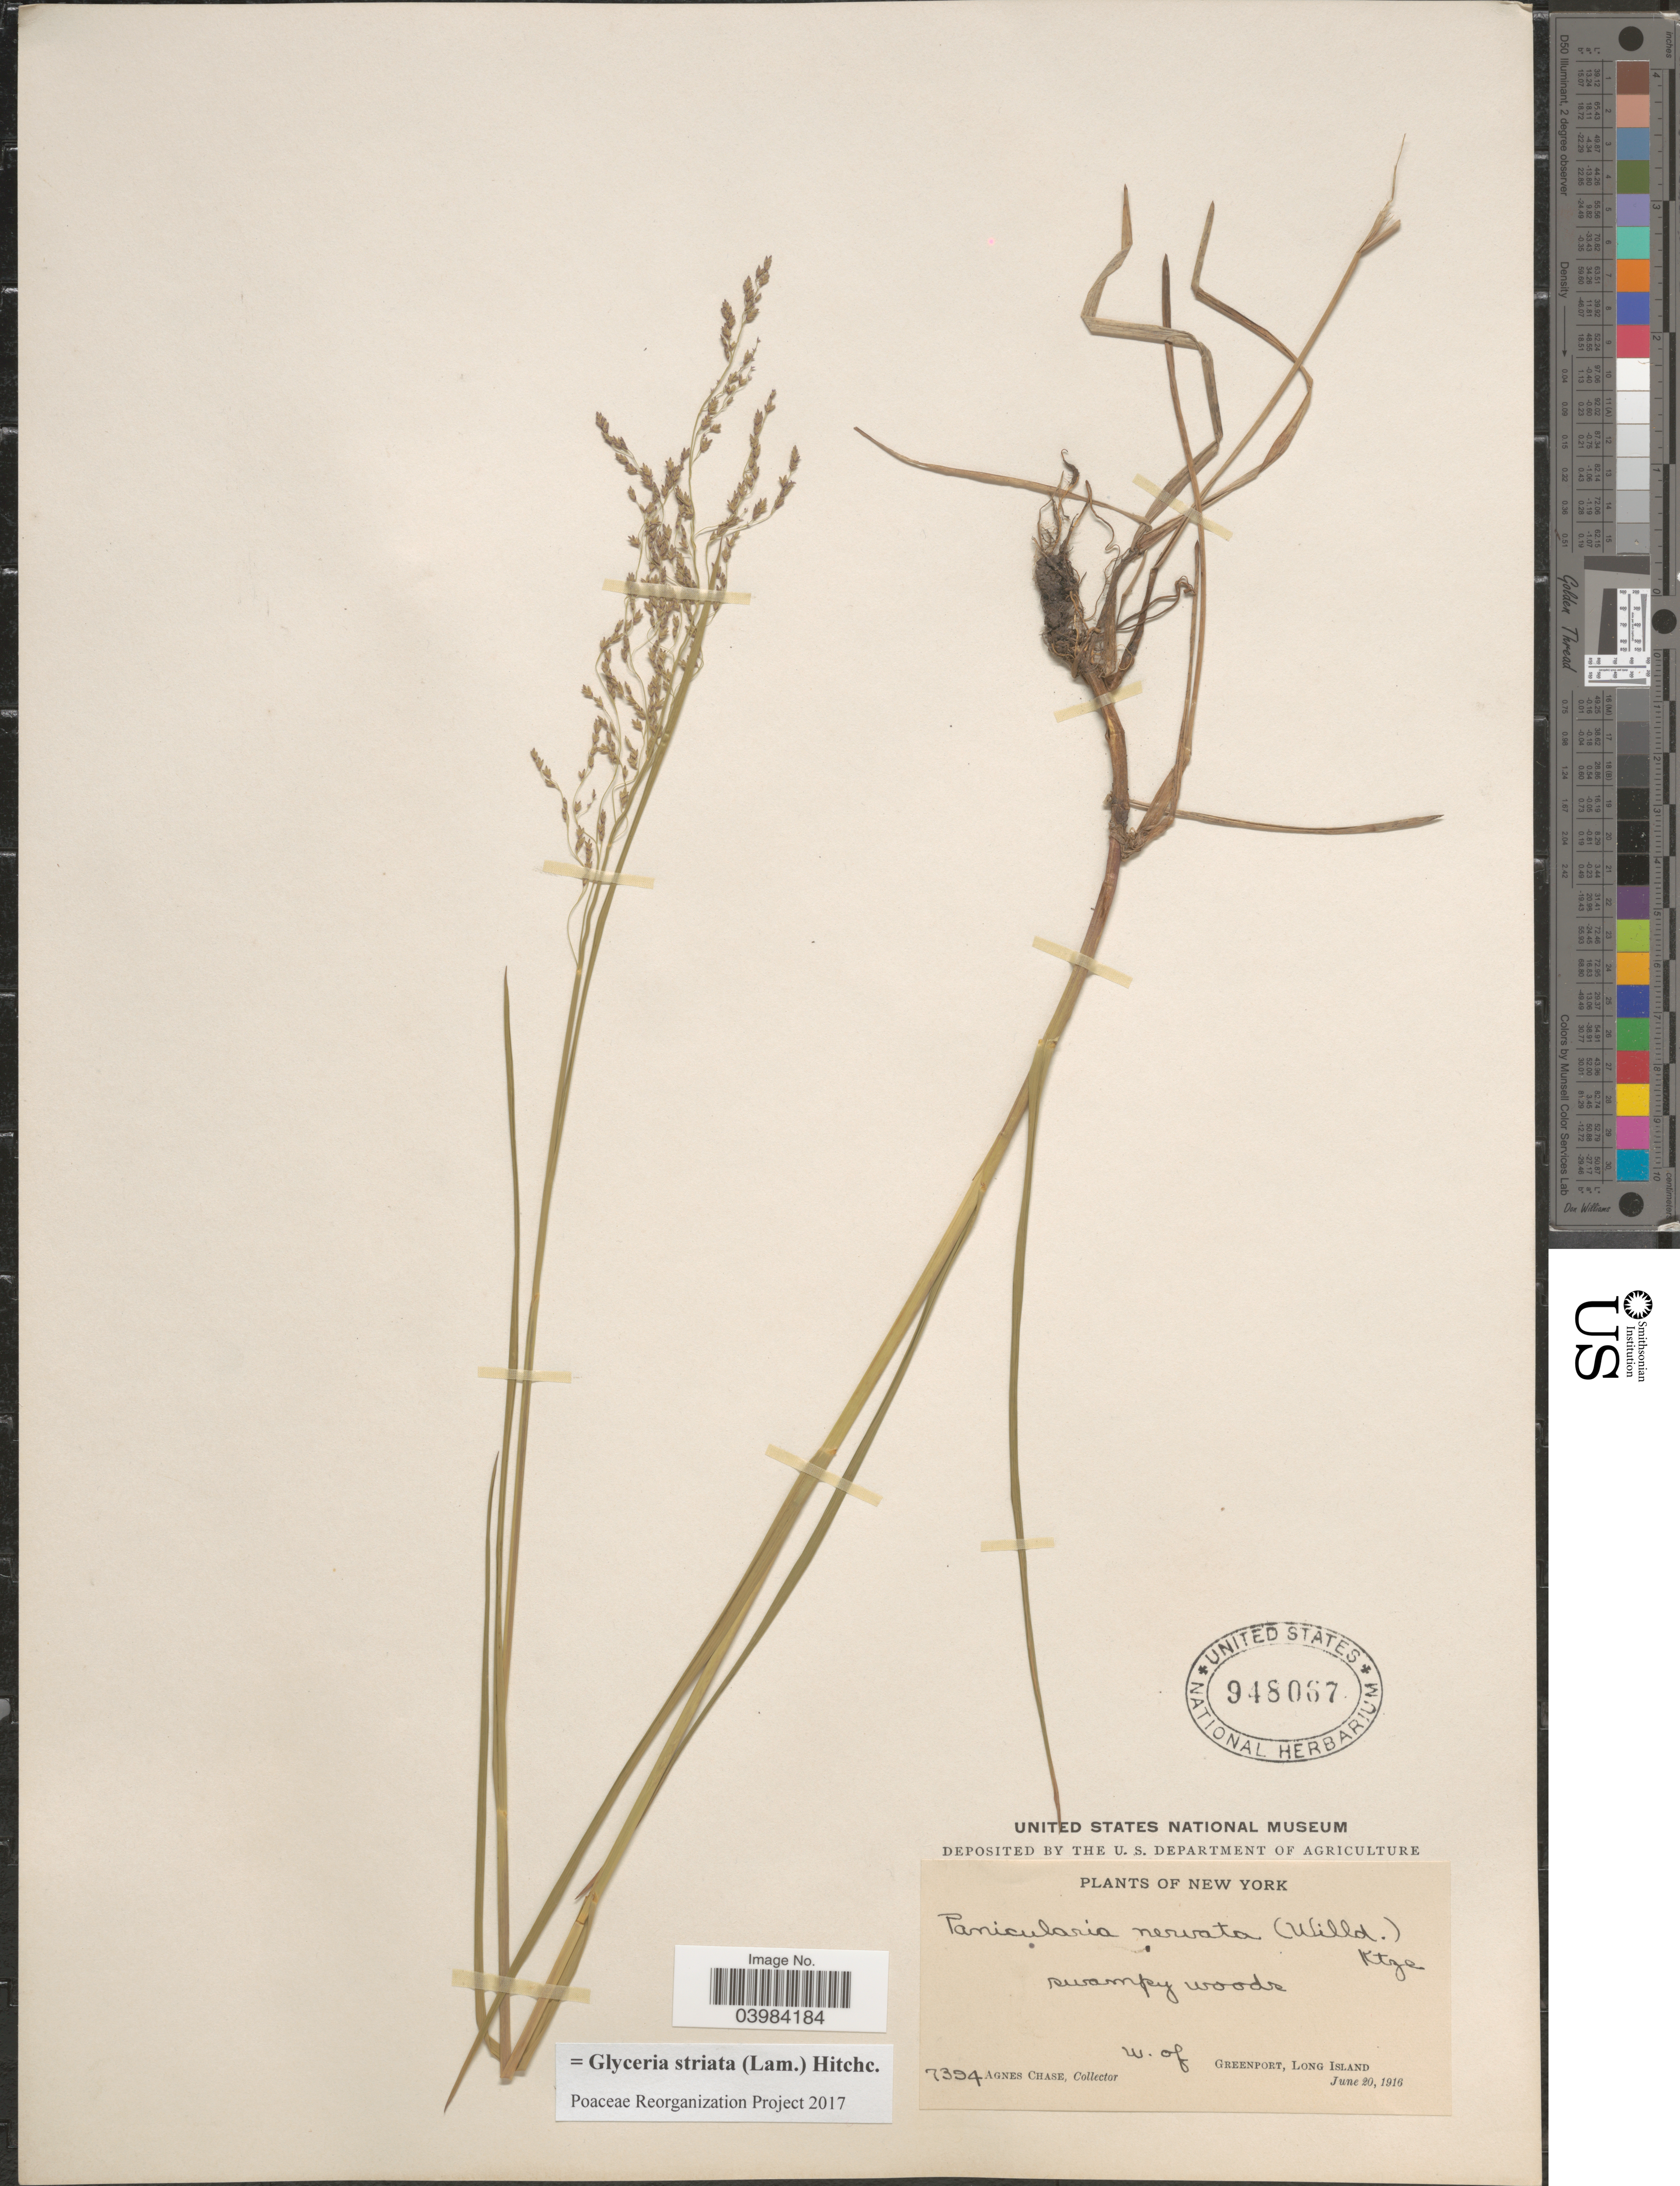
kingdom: Plantae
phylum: Tracheophyta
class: Liliopsida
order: Poales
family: Poaceae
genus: Glyceria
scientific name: Glyceria striata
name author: (Lam.) Hitchc.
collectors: A. Chase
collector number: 7394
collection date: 1916-06-20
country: United States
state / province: New York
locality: W. of Greenport, Long Island.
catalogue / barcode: US 948067